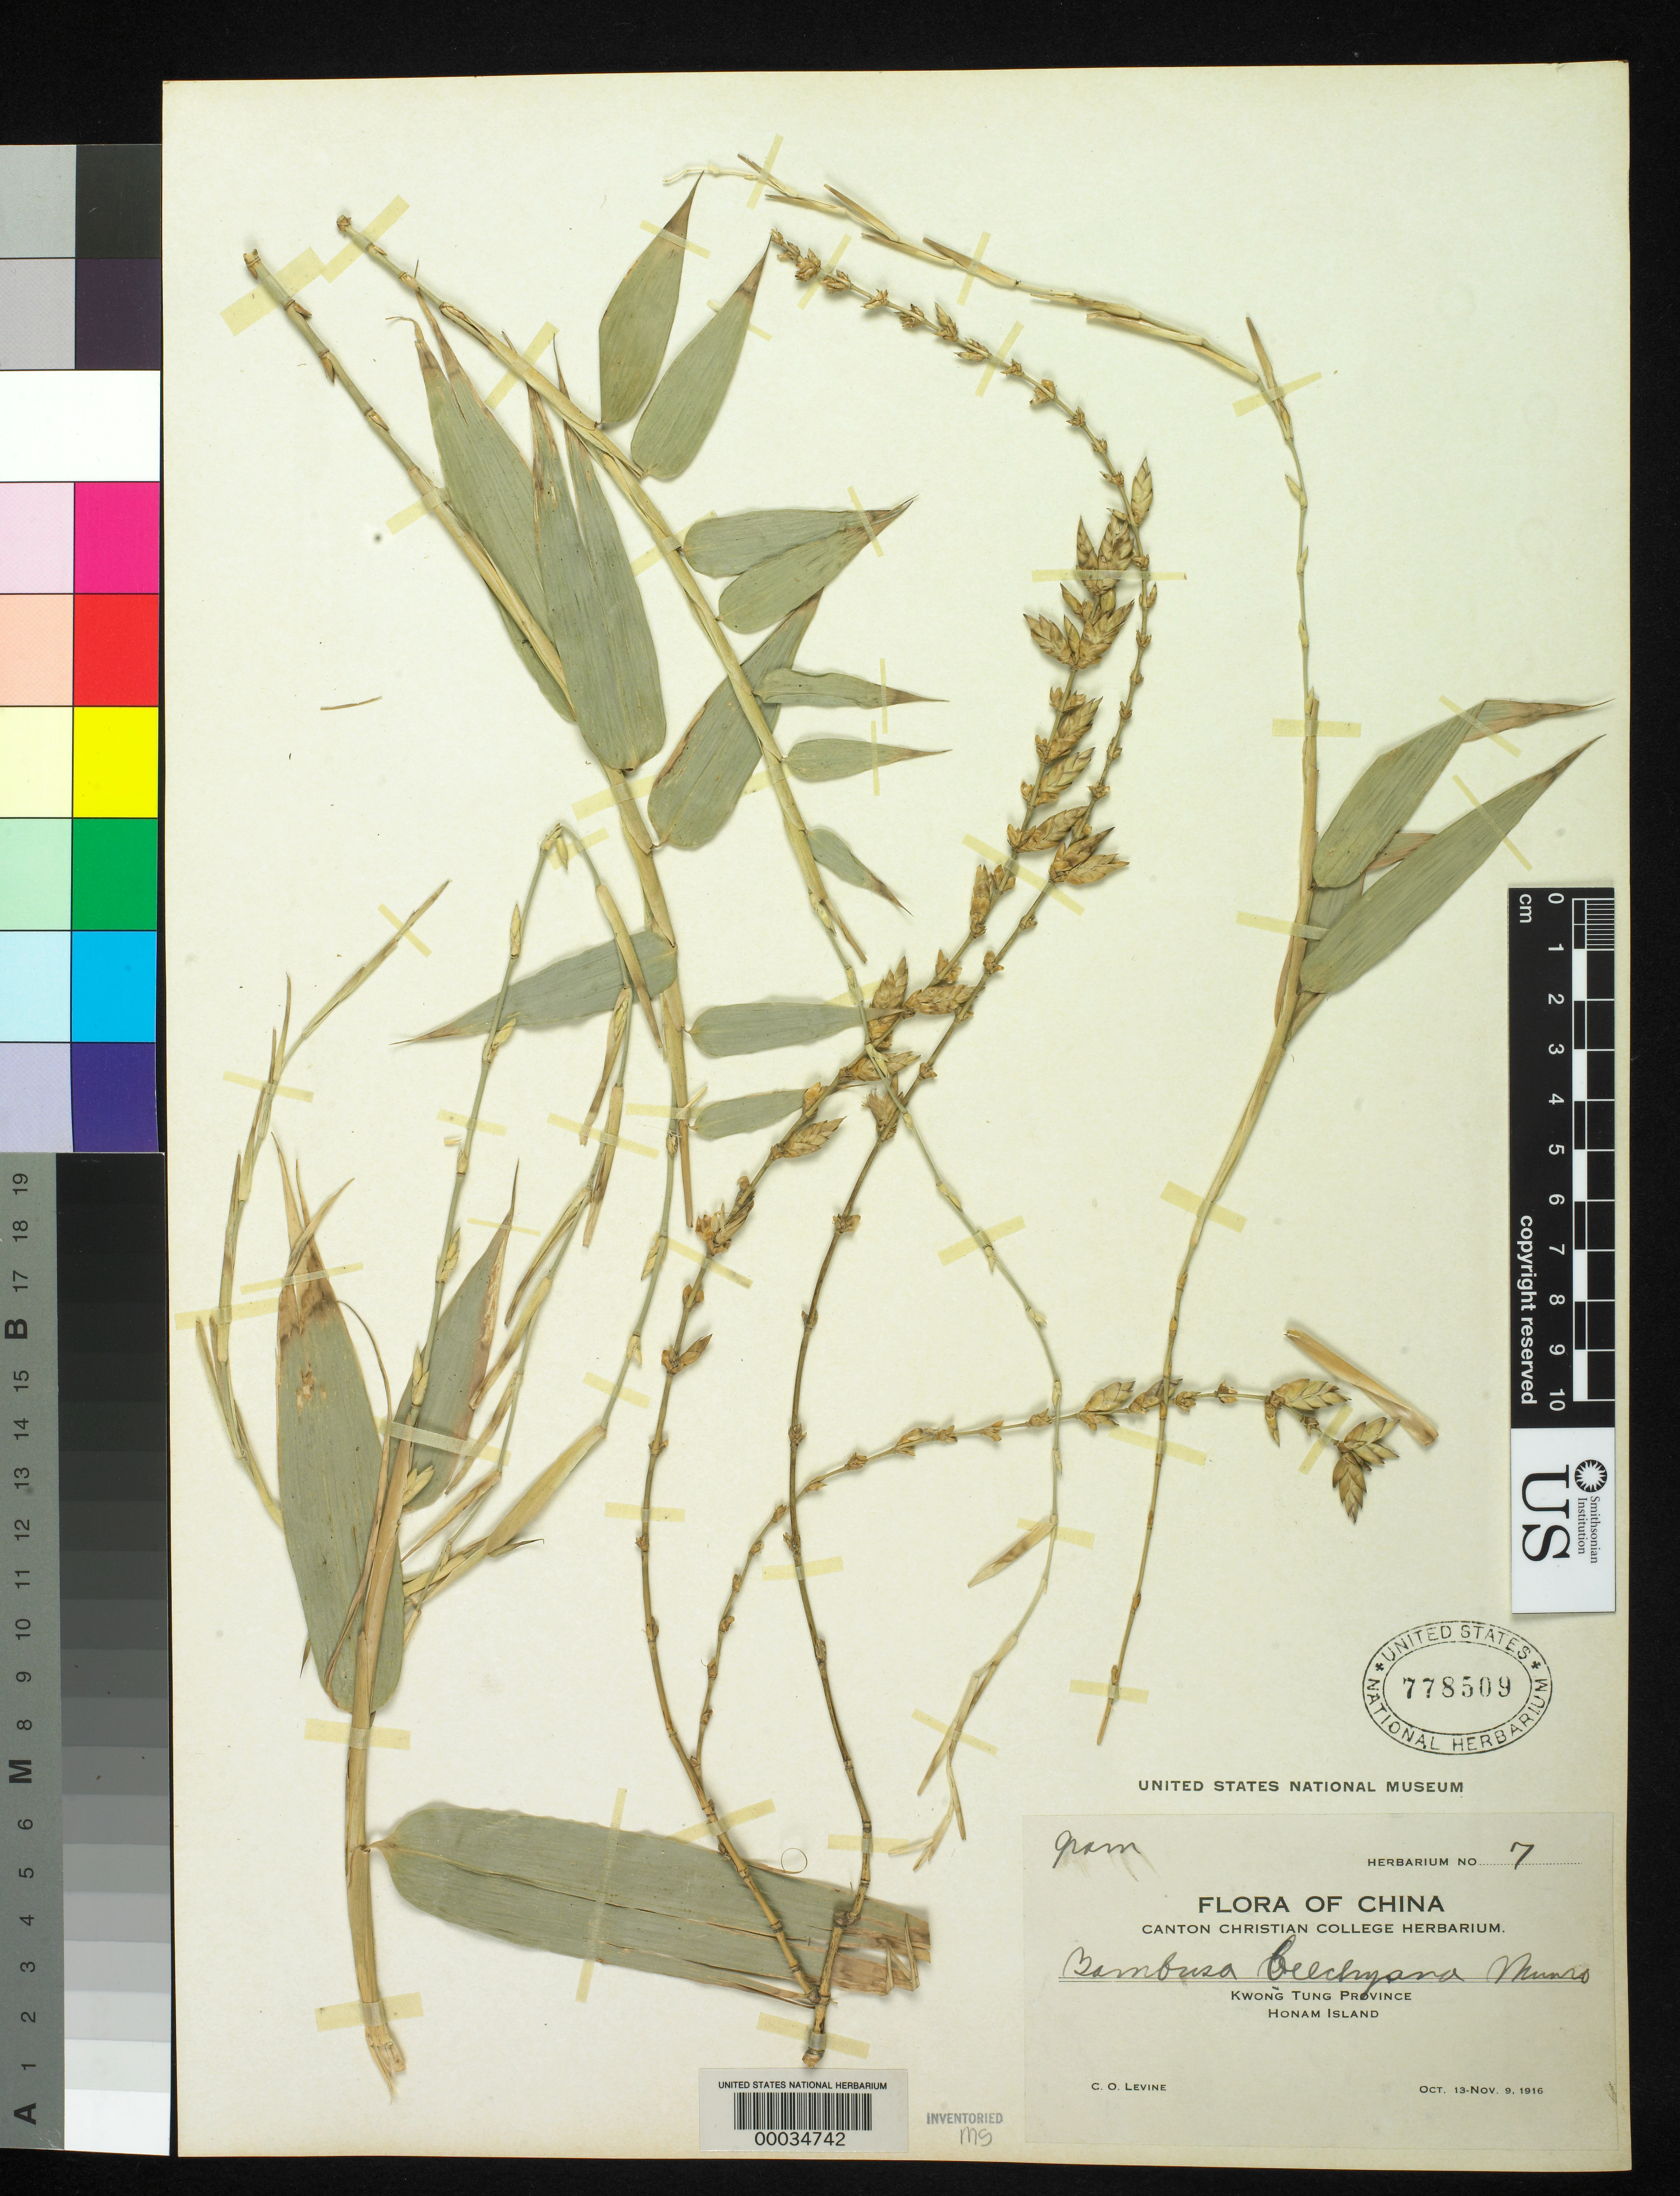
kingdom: Plantae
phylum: Tracheophyta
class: Liliopsida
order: Poales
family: Poaceae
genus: Bambusa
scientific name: Bambusa beecheyana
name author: Munro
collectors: C. O. Levine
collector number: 7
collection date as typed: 13 Oct 1916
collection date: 1916-10-13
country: China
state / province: Guangdong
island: Honam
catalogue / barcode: US 778509